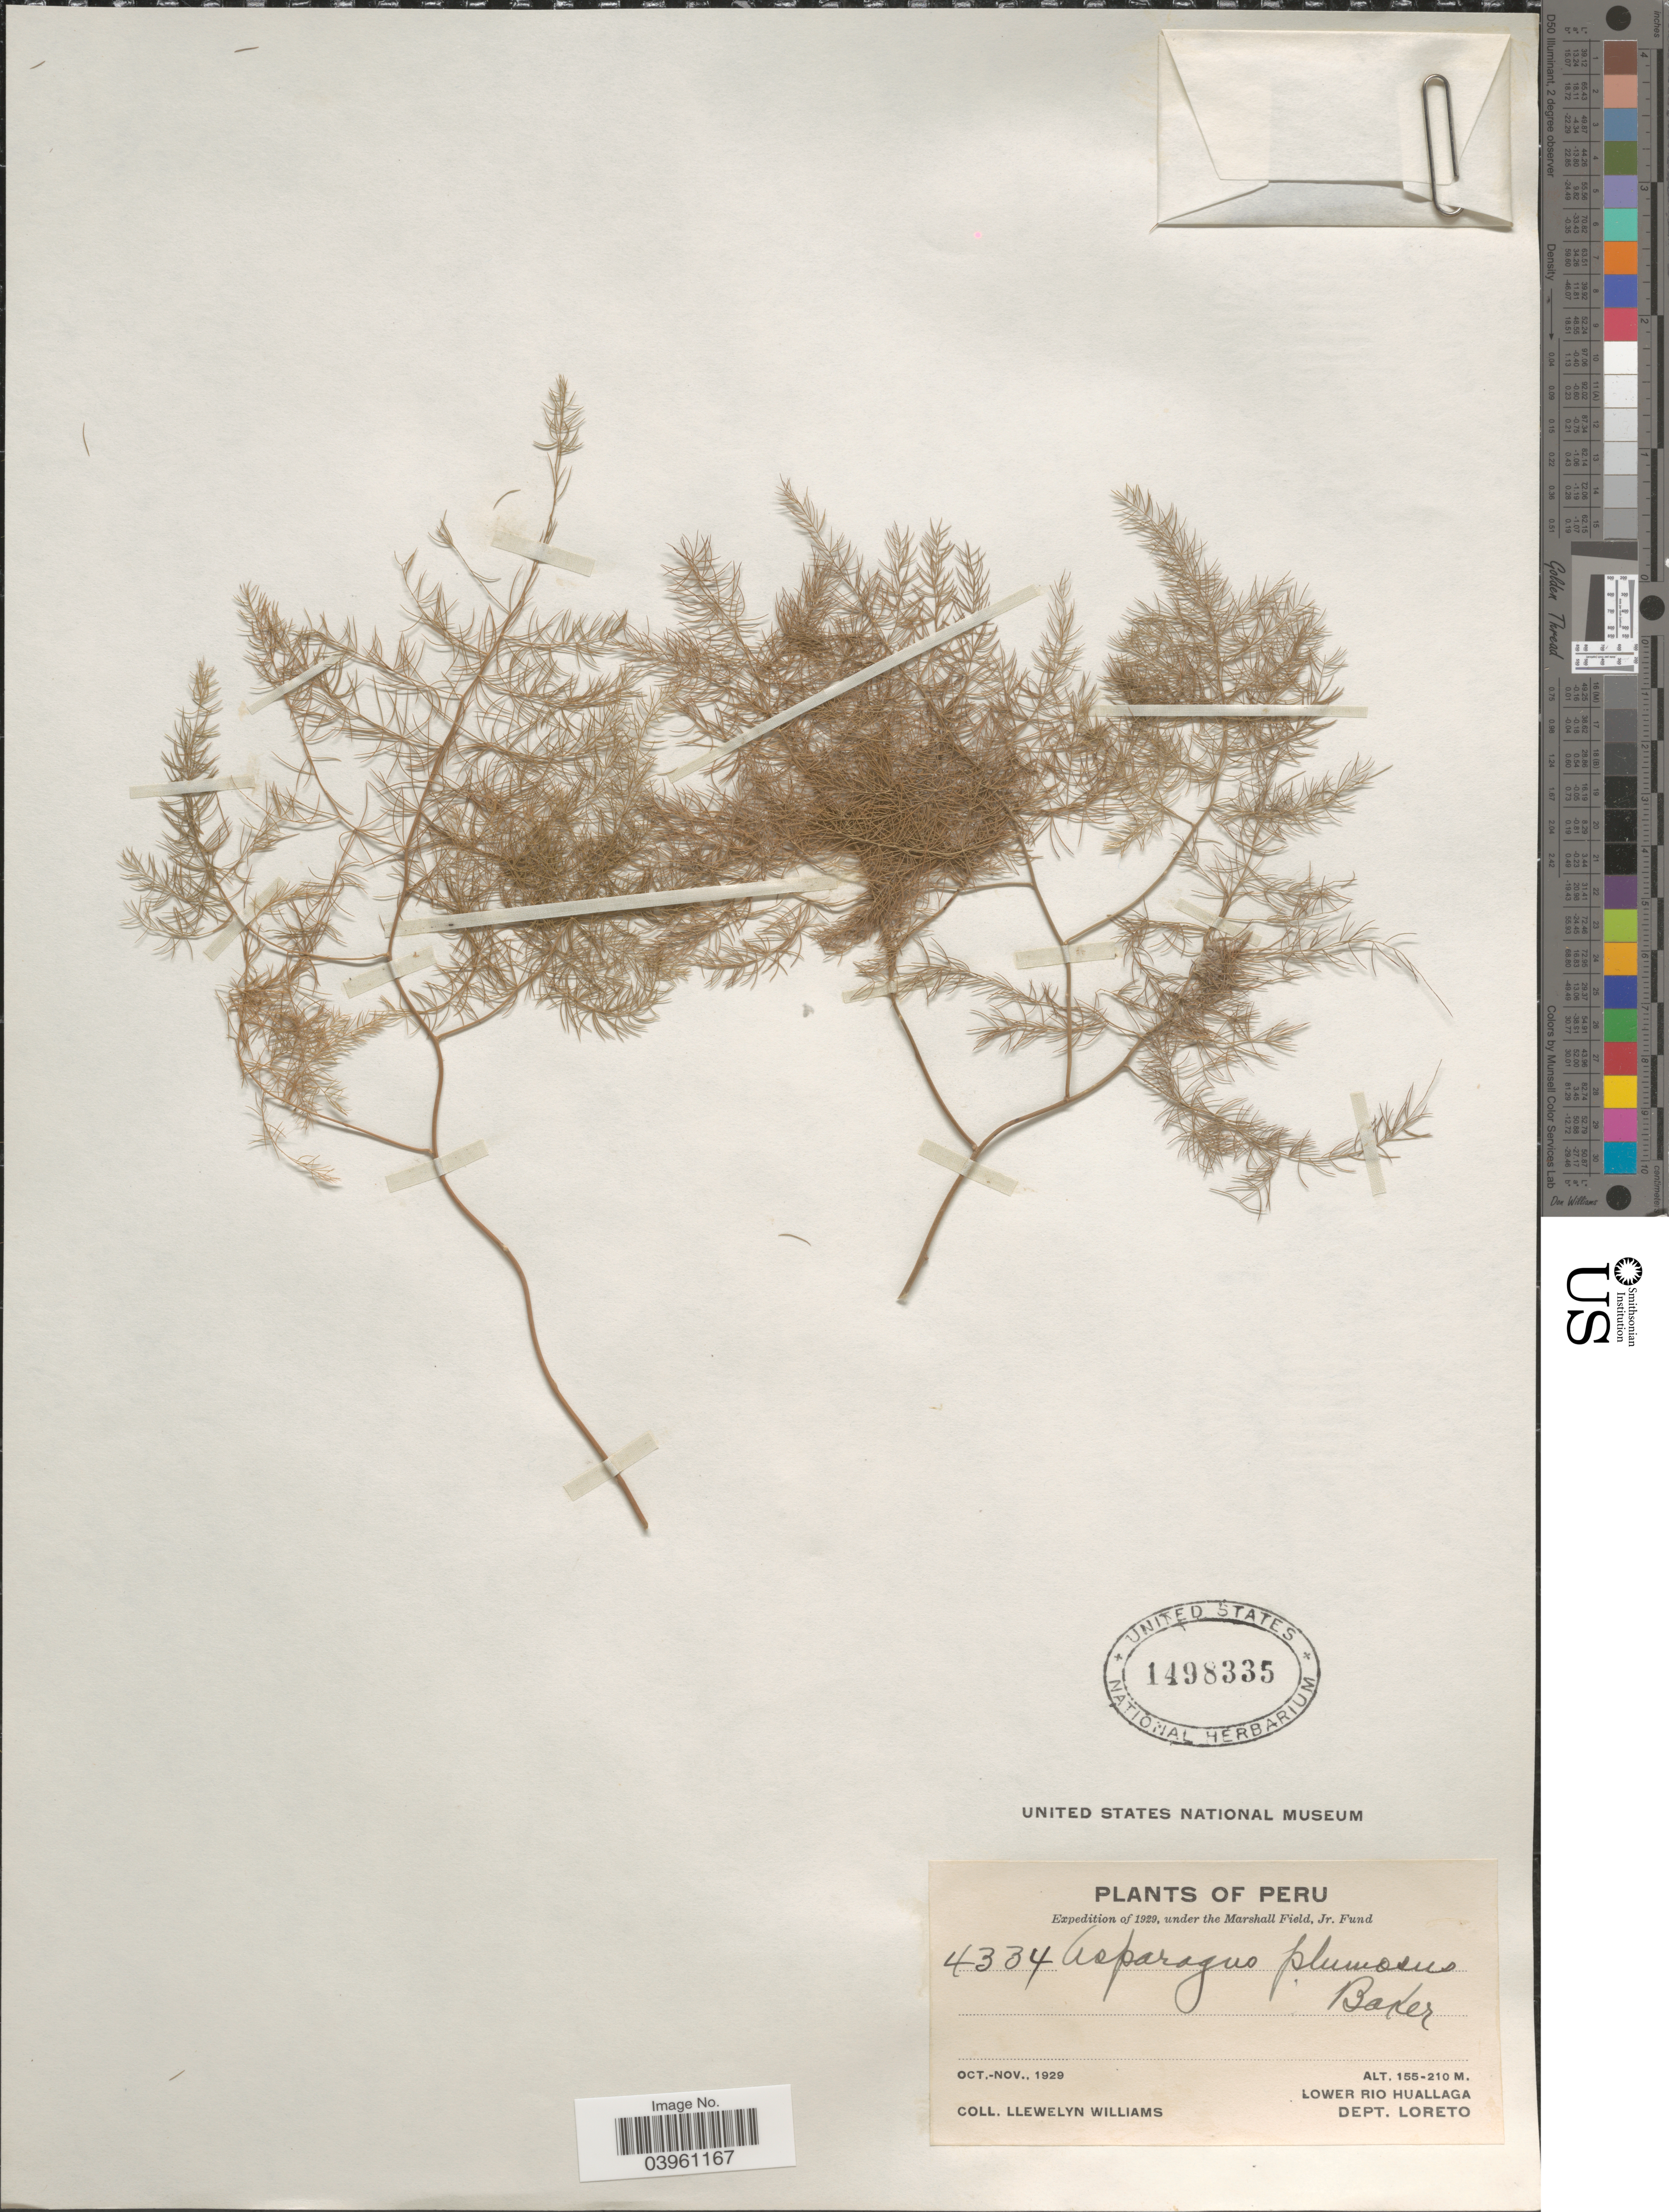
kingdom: Plantae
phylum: Tracheophyta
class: Liliopsida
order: Asparagales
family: Asparagaceae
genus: Asparagus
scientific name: Asparagus plumosus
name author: Baker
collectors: Ll. Williams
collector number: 4334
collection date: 1929-10/1929-11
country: Peru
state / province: Loreto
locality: Lower Rio Huallaga. Dept. Loreto.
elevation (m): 155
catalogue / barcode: US 1498335